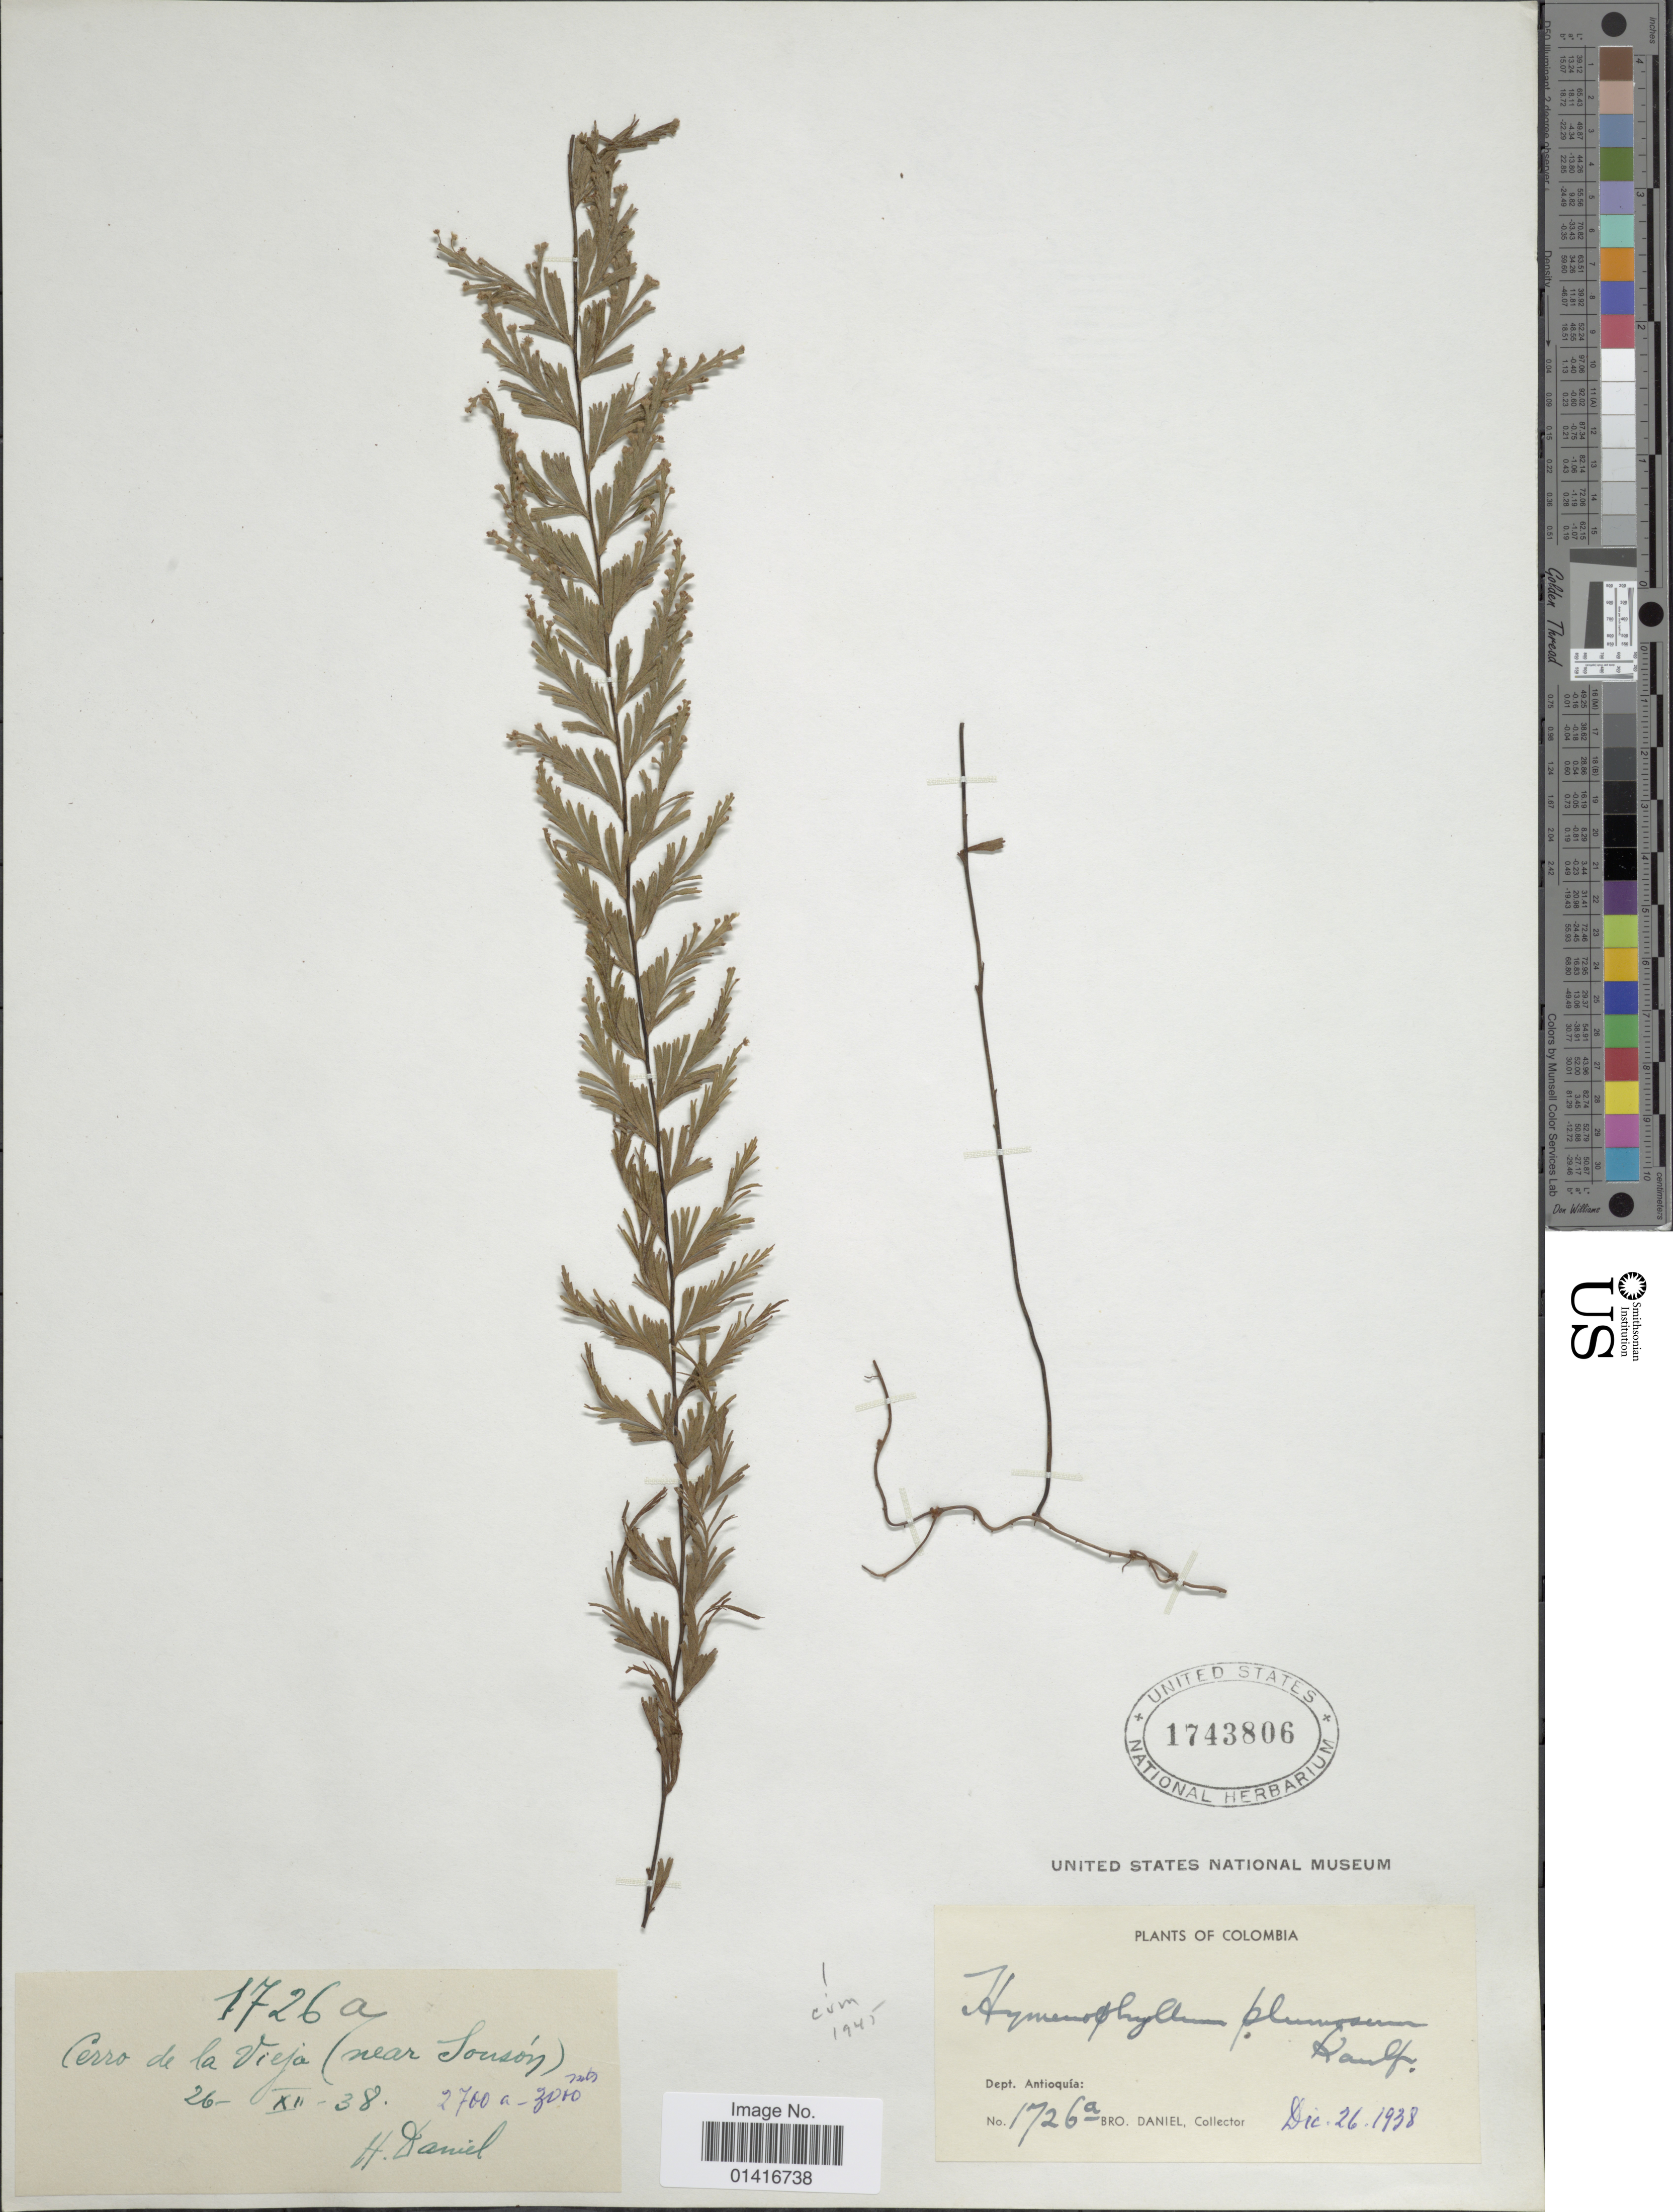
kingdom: Plantae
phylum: Tracheophyta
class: Polypodiopsida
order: Hymenophyllales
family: Hymenophyllaceae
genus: Hymenophyllum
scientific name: Hymenophyllum plumosum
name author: Kaulf.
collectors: H. Daniel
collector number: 1726 a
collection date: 1938-12-26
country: Colombia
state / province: Antioquia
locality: Cerro de la Vieja (near Sousón)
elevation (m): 2700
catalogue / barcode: US 1743806